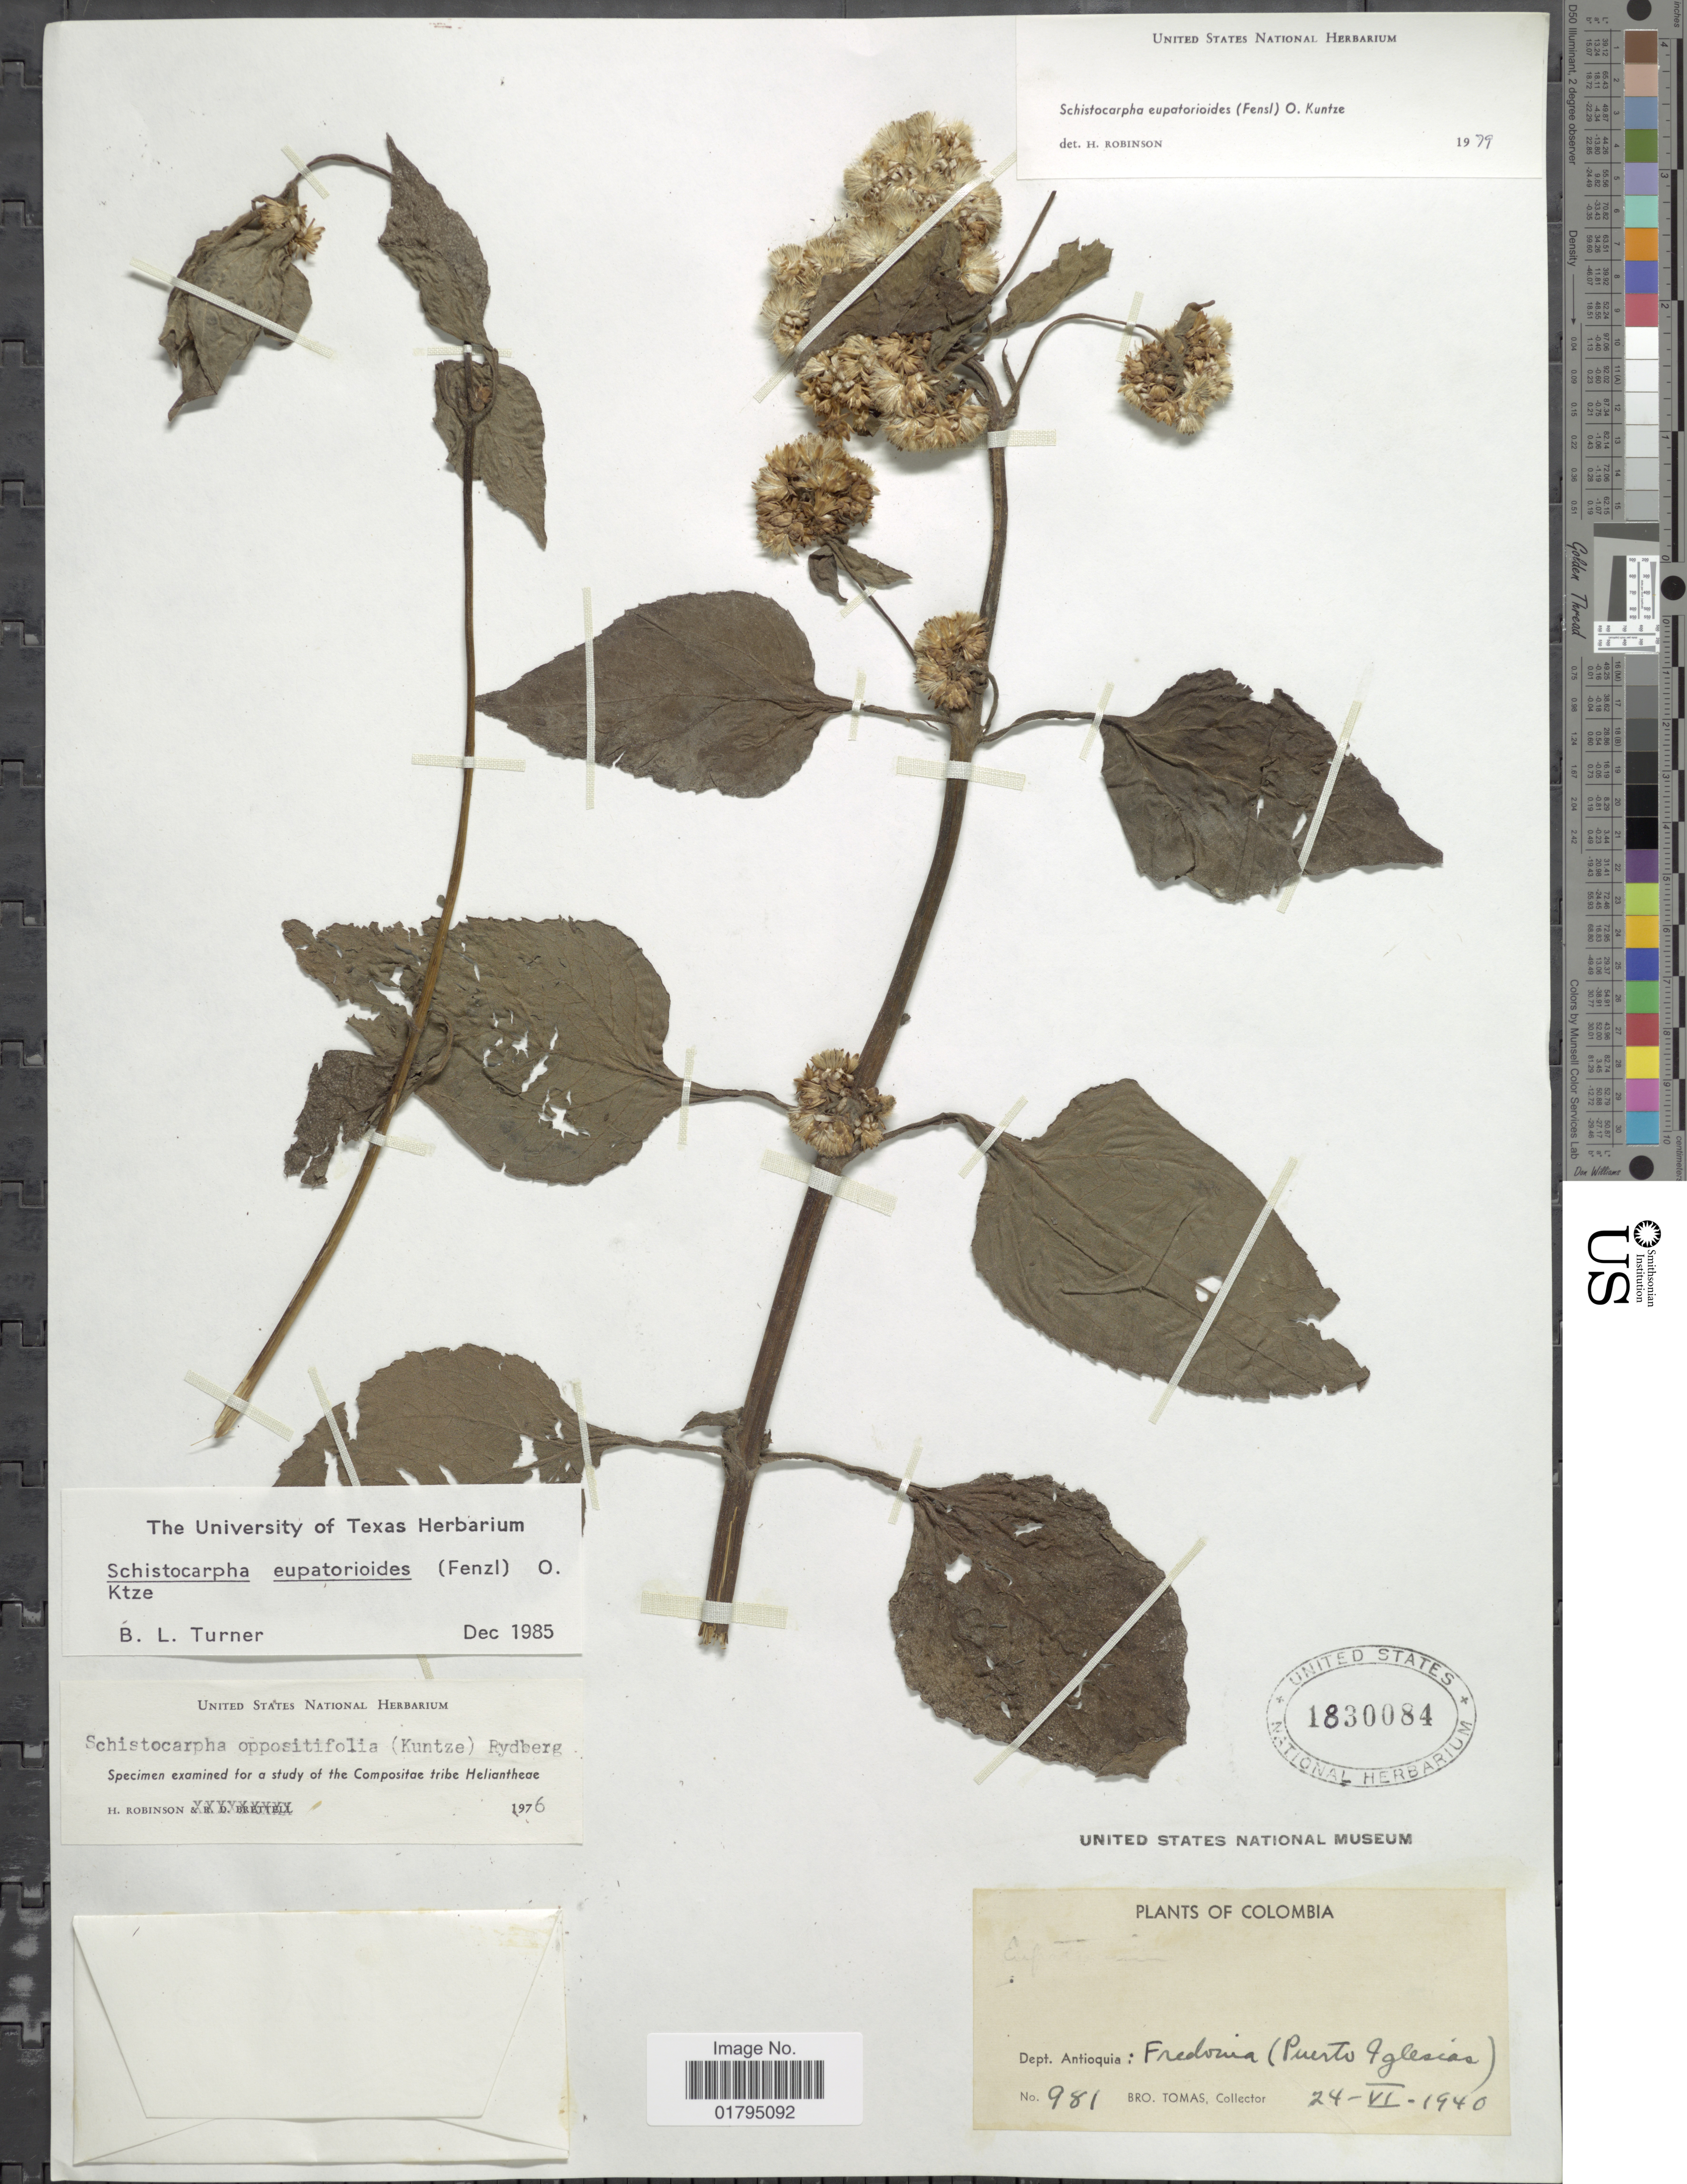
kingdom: Plantae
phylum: Tracheophyta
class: Magnoliopsida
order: Asterales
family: Asteraceae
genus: Schistocarpha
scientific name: Schistocarpha eupatorioides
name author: (Fenzl) Kuntze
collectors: B. Tomas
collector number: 981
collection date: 1940-06-24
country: Colombia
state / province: Antioquia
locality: Dept. Antioquia: Fredonia (Puerto Iglesias).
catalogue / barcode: US 1830084